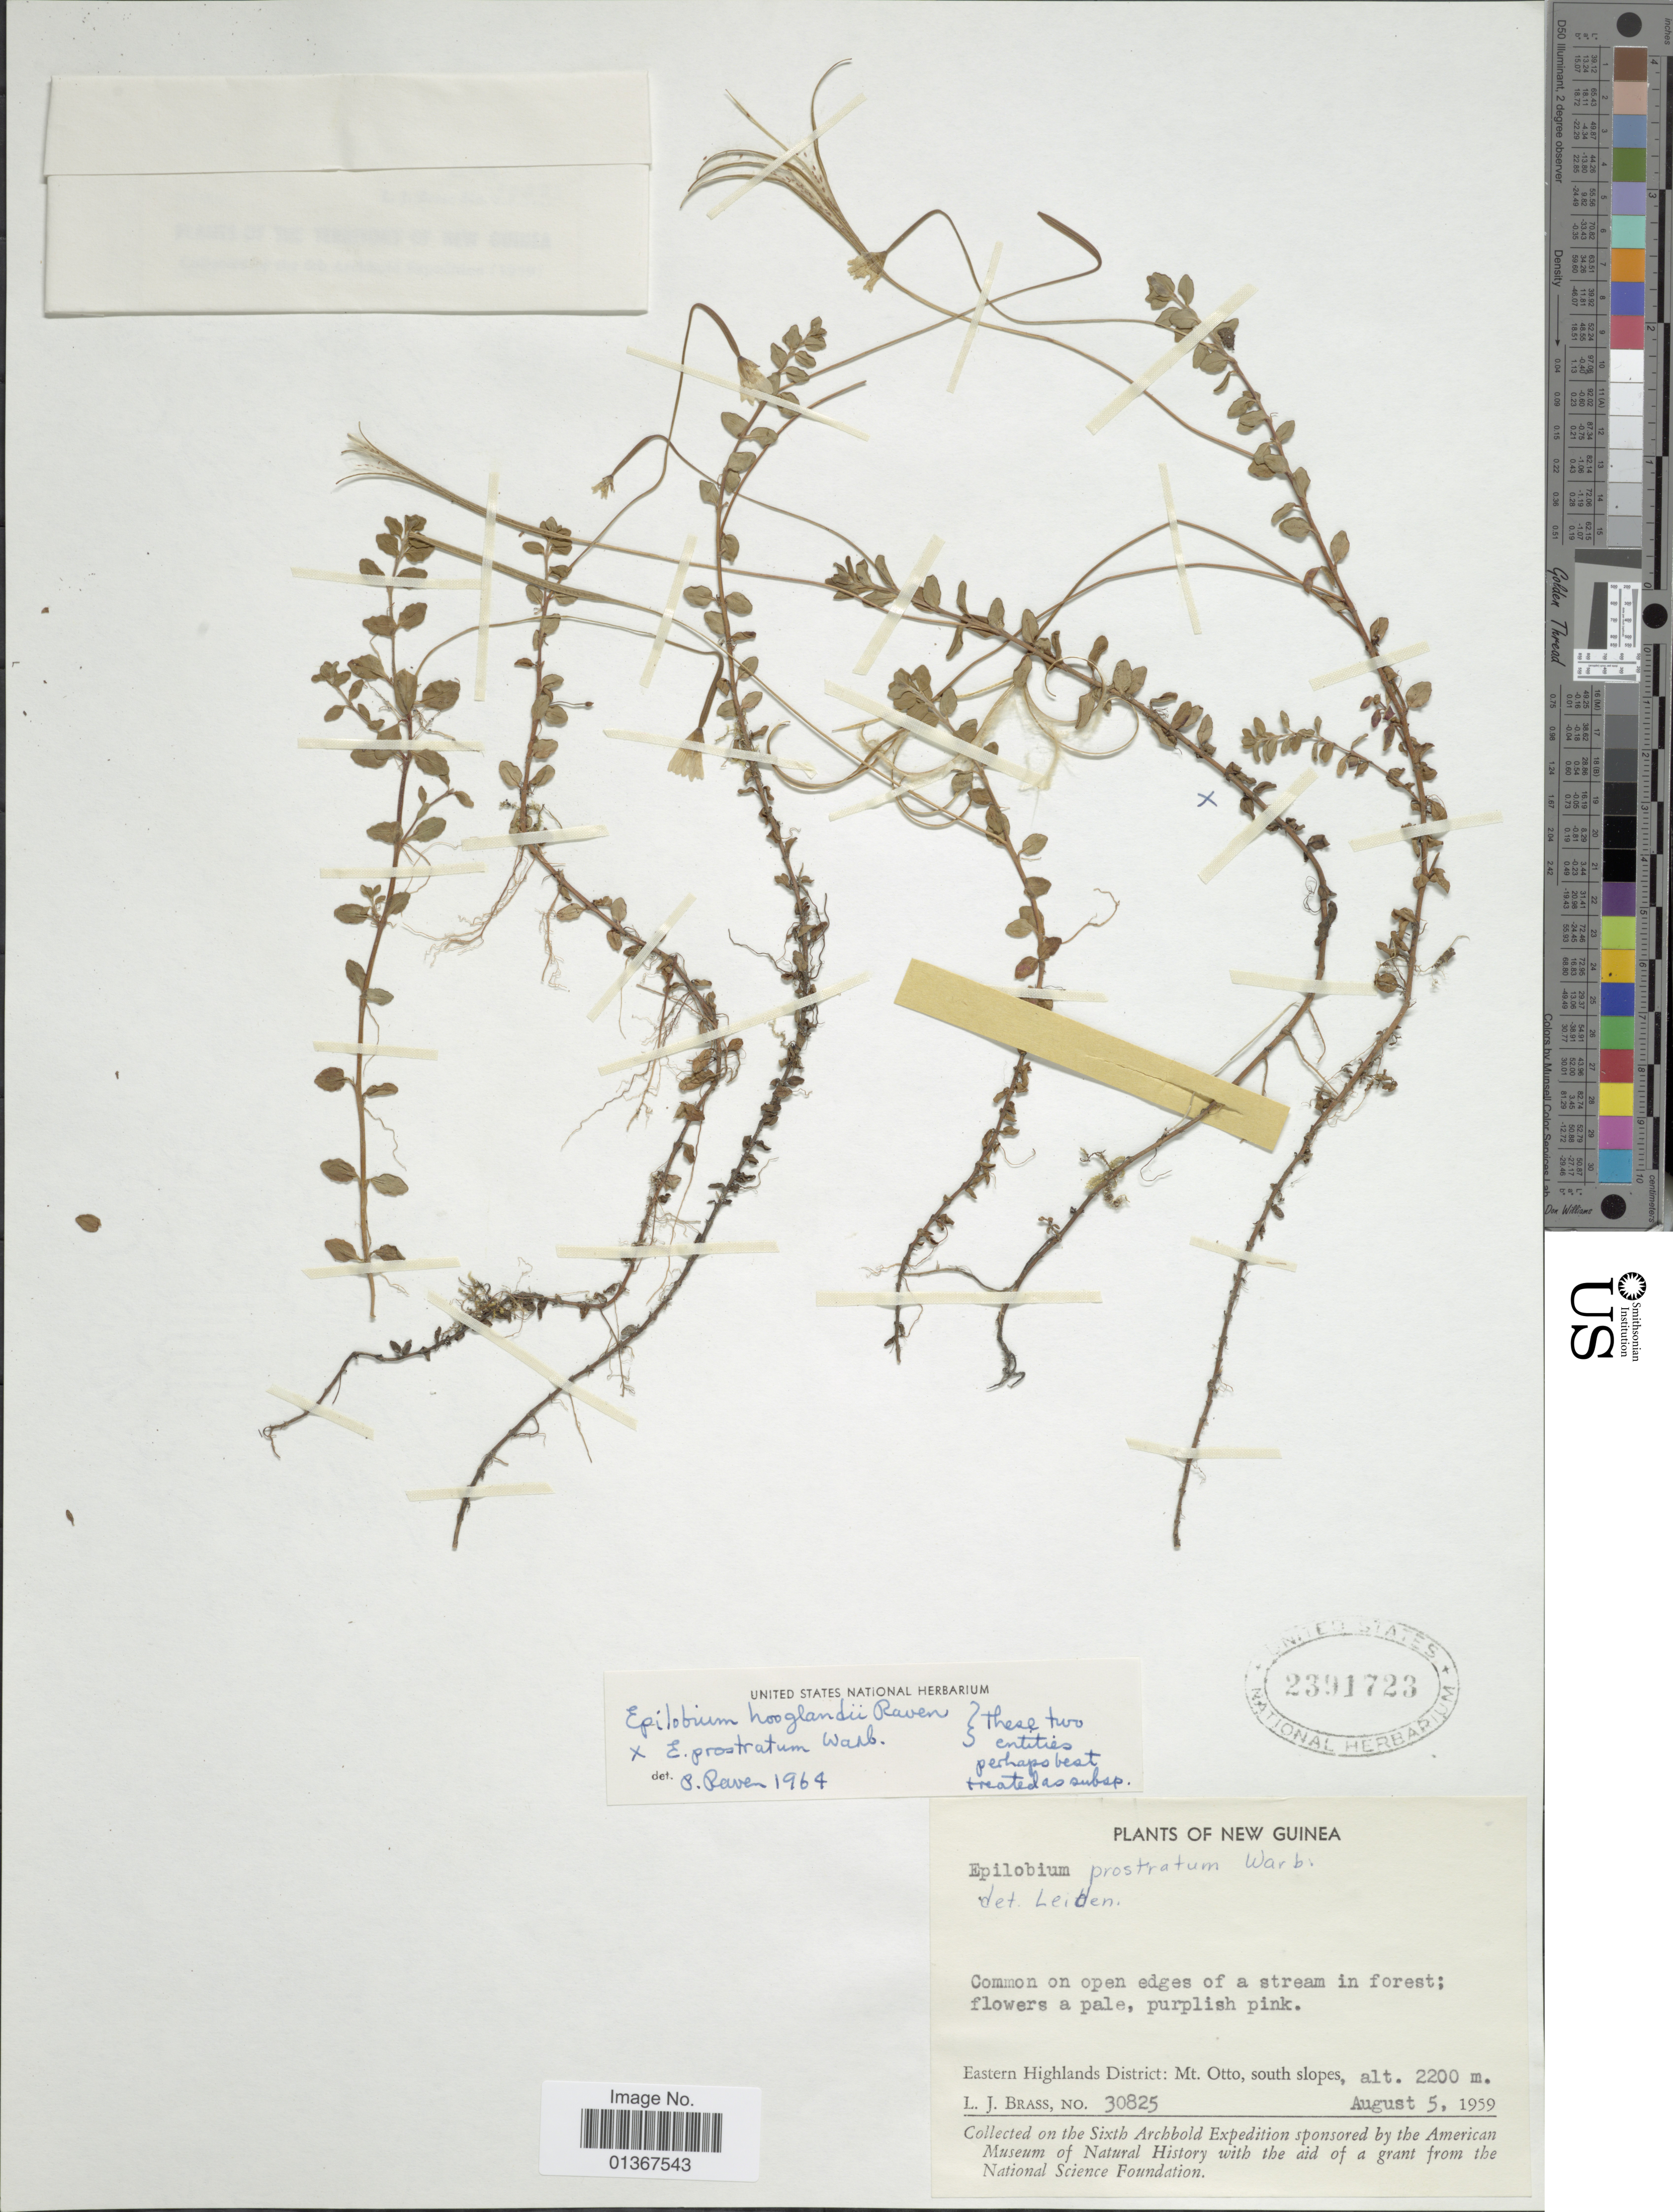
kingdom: Plantae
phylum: Tracheophyta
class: Magnoliopsida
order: Myrtales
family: Onagraceae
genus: Epilobium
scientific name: Epilobium hooglandii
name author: P.H. Raven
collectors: L. J. Brass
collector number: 30825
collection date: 1959-08-05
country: Papua New Guinea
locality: Eastern Highland District: Mt. Otto, south slopes.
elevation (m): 2200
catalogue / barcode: US 2391723